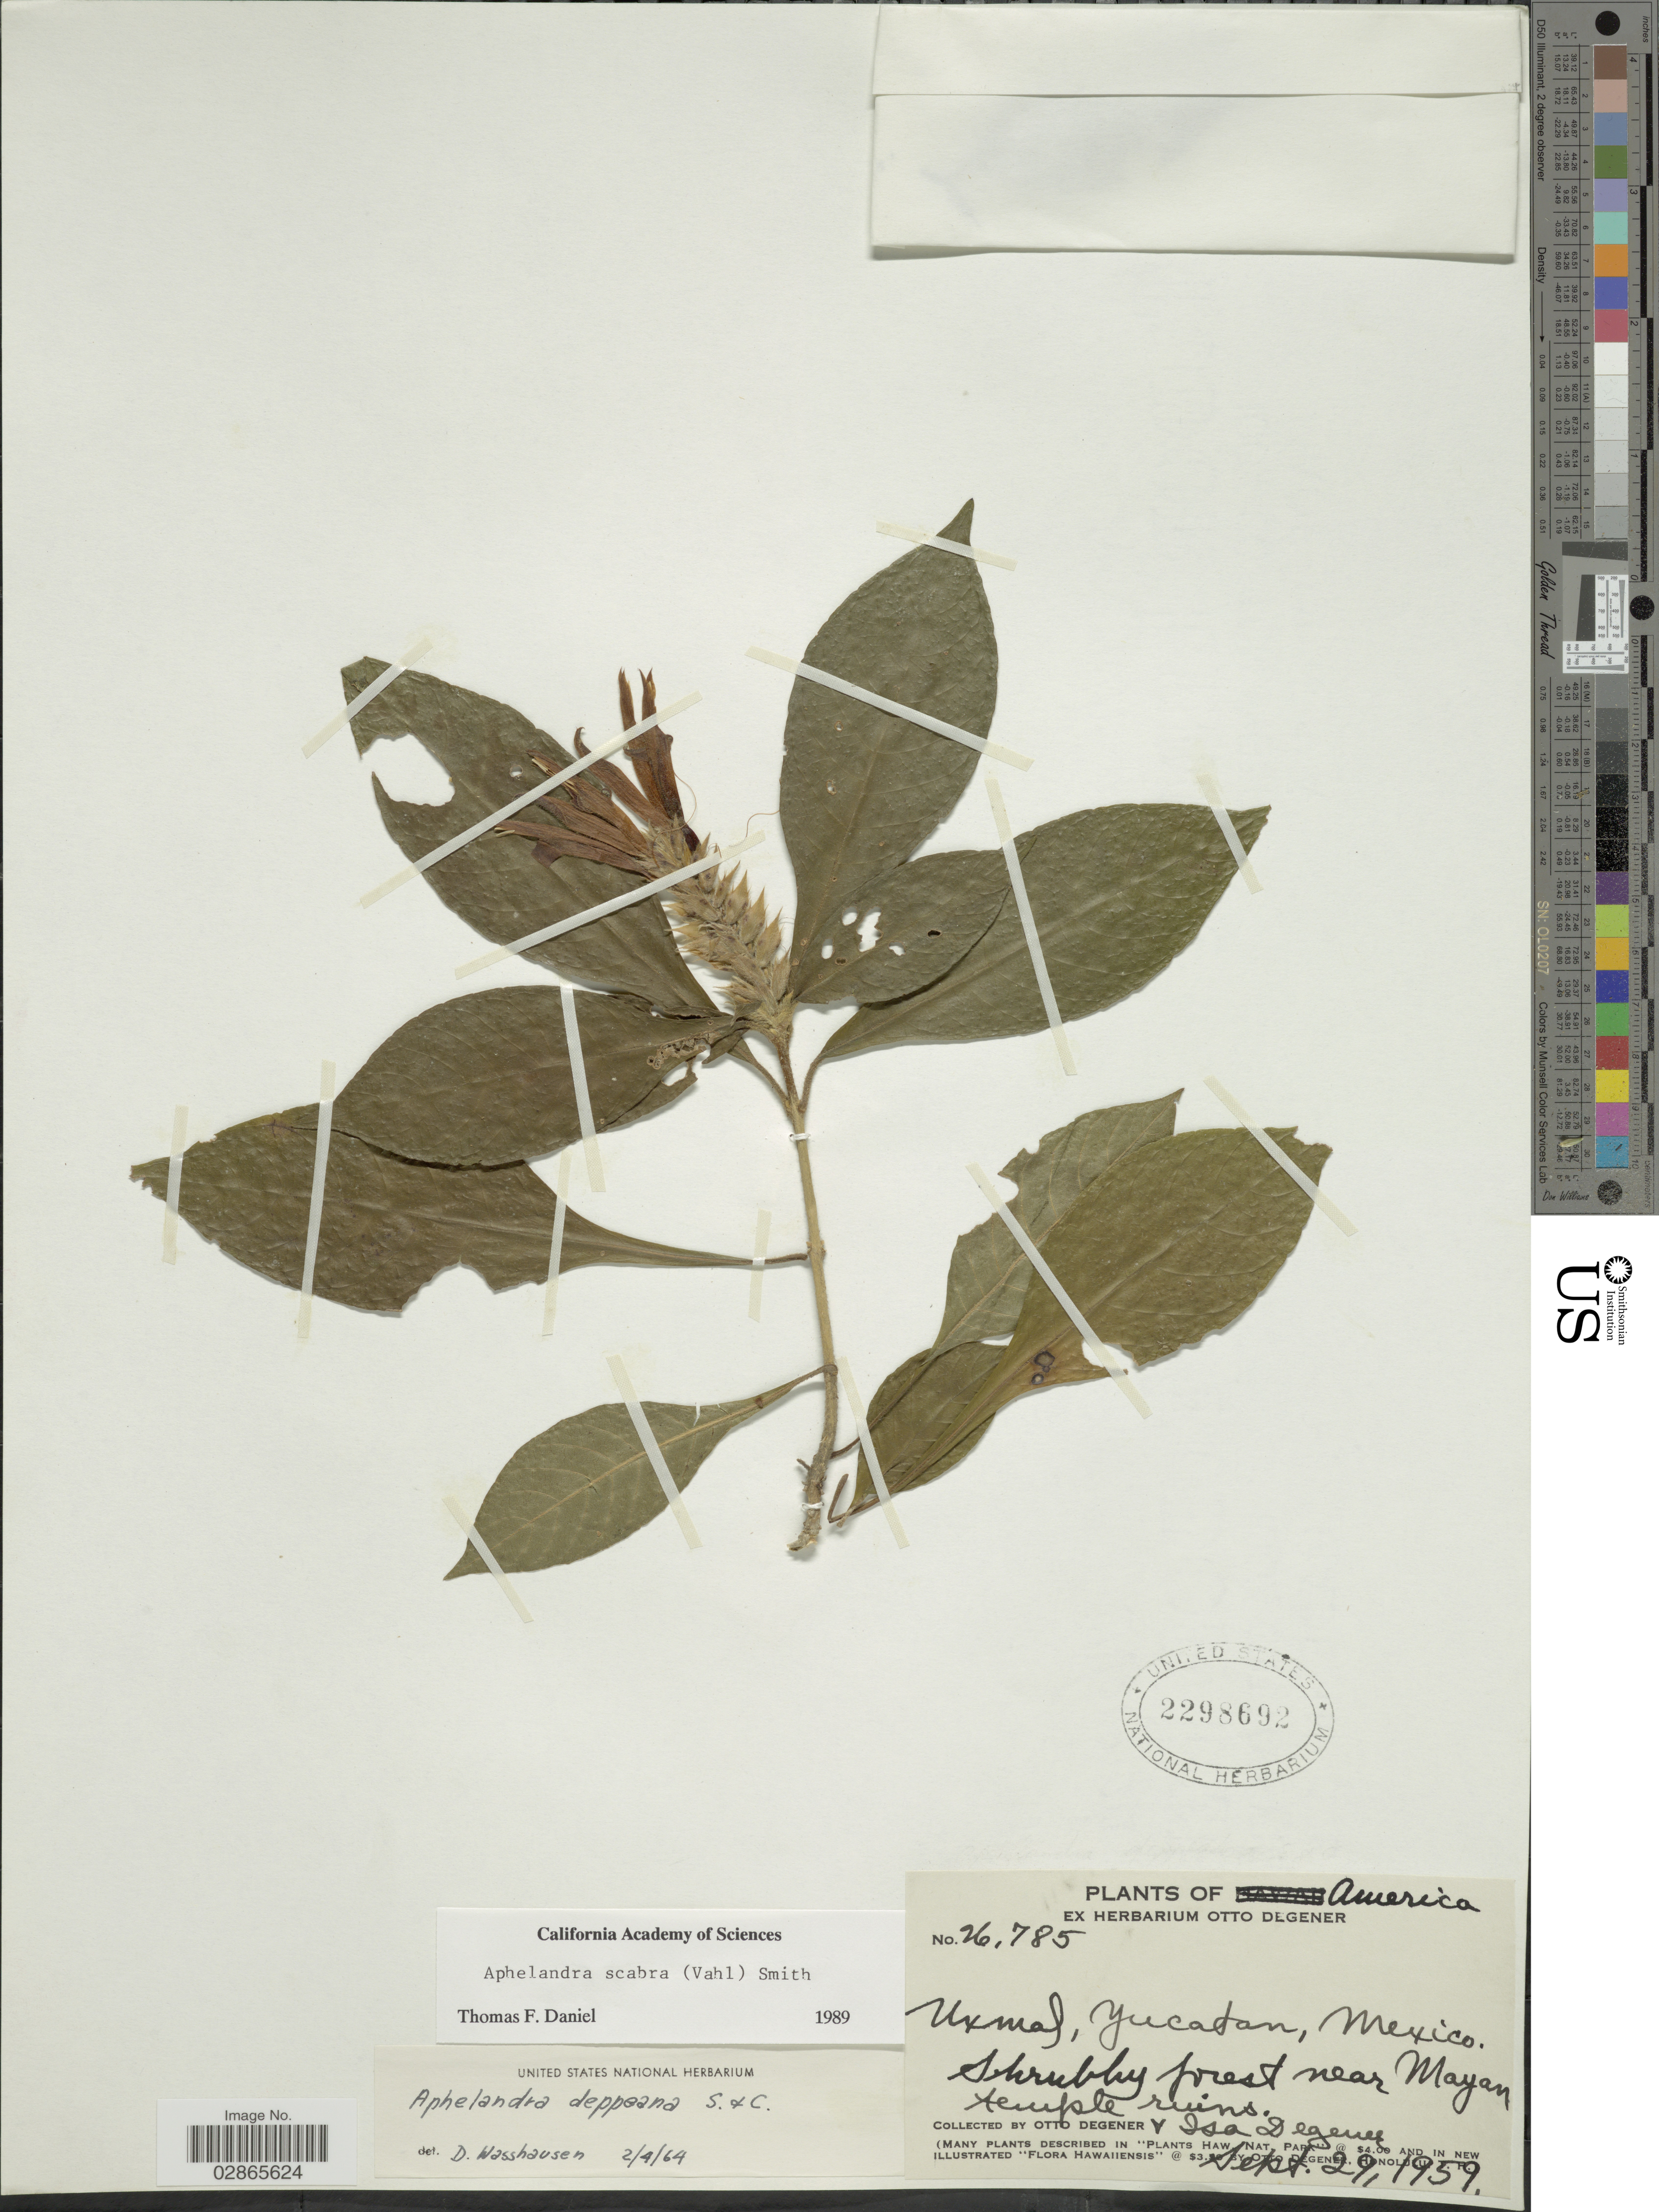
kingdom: Plantae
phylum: Tracheophyta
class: Magnoliopsida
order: Lamiales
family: Acanthaceae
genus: Aphelandra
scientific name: Aphelandra deppeana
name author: Schltdl. & Cham.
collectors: O. Degener & I. Degener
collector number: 26785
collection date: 1959-09-29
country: Mexico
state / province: Yucatán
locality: Uxmal. Shrubby forest near Mayan temple ruins.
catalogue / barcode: US 2298692